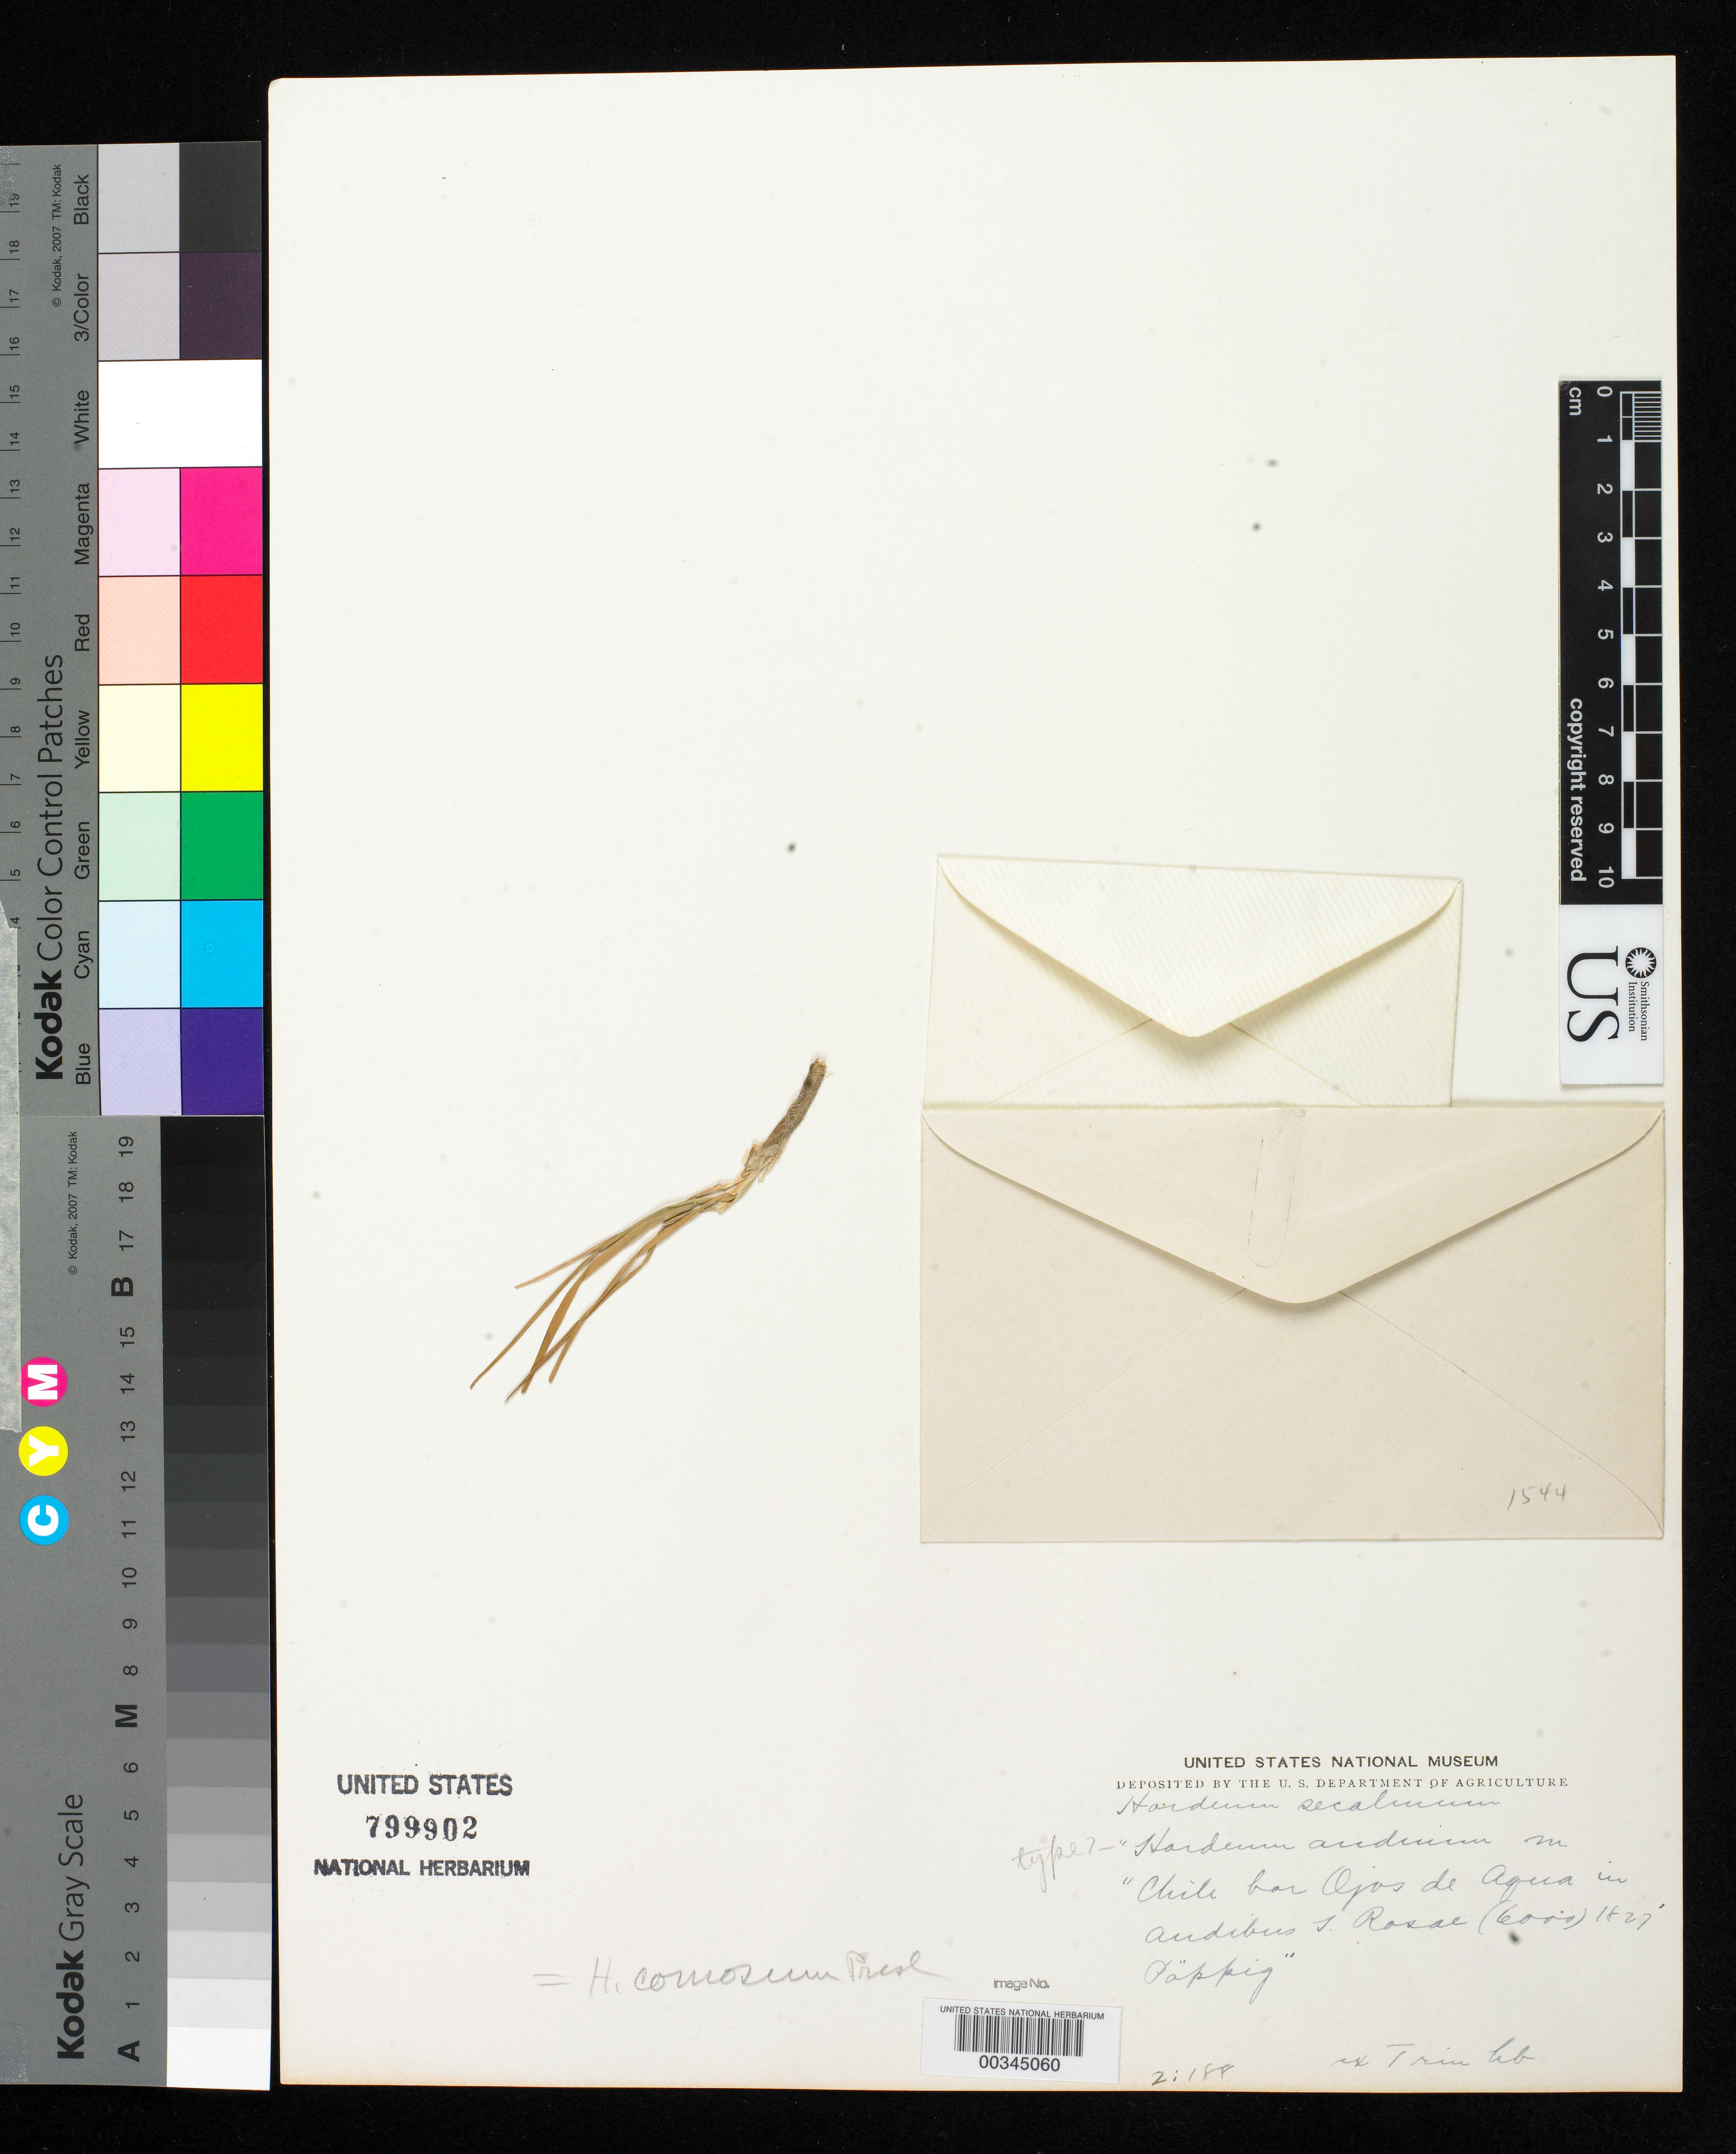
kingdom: Plantae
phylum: Tracheophyta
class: Liliopsida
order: Poales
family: Poaceae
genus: Hordeum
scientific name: Hordeum andinum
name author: Trin.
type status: Type Fragment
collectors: E. F. Poeppig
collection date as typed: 1827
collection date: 1827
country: Chile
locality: Chile Bor. Ojos de Aguas in andibus Santa Rosa.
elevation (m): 1829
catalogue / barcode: US 799902